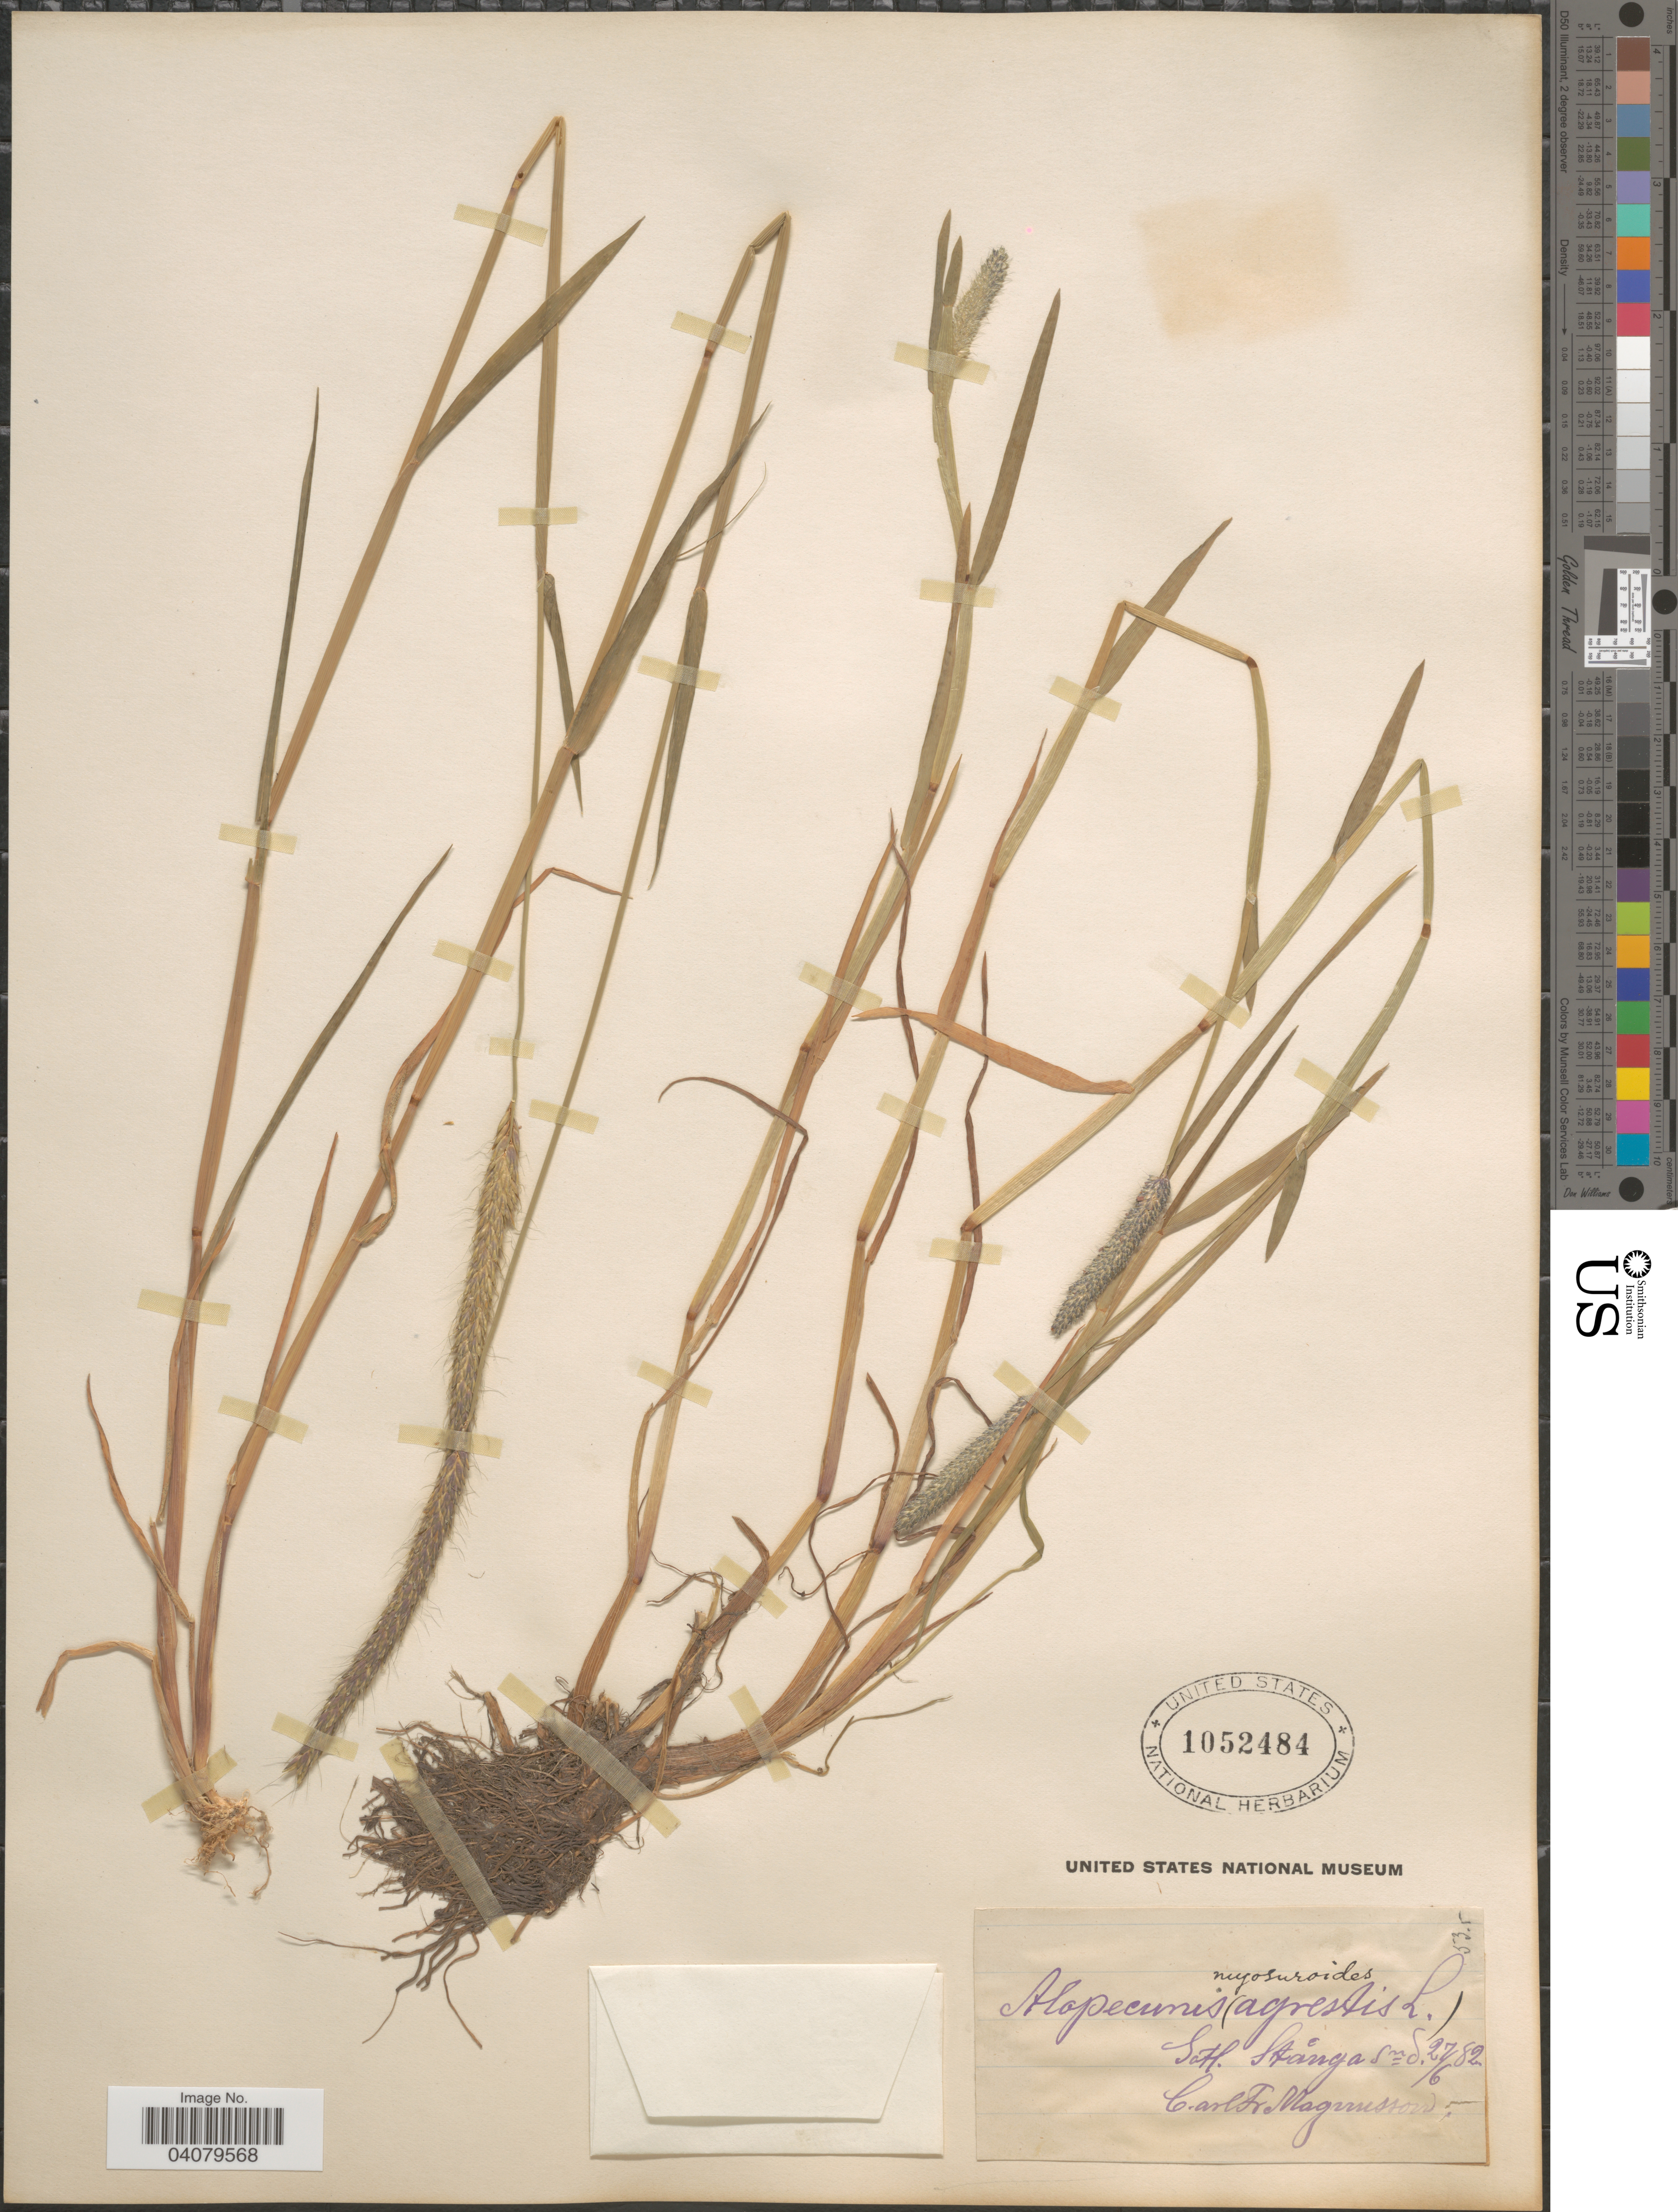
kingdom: Plantae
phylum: Tracheophyta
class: Liliopsida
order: Poales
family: Poaceae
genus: Alopecurus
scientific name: Alopecurus myosuroides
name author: Huds.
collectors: C. Magnusson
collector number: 535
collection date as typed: Transcribed d/m/y: 27/6/82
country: Sweden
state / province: Gotland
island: Gotland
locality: Stånga snd.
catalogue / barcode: US 1052484